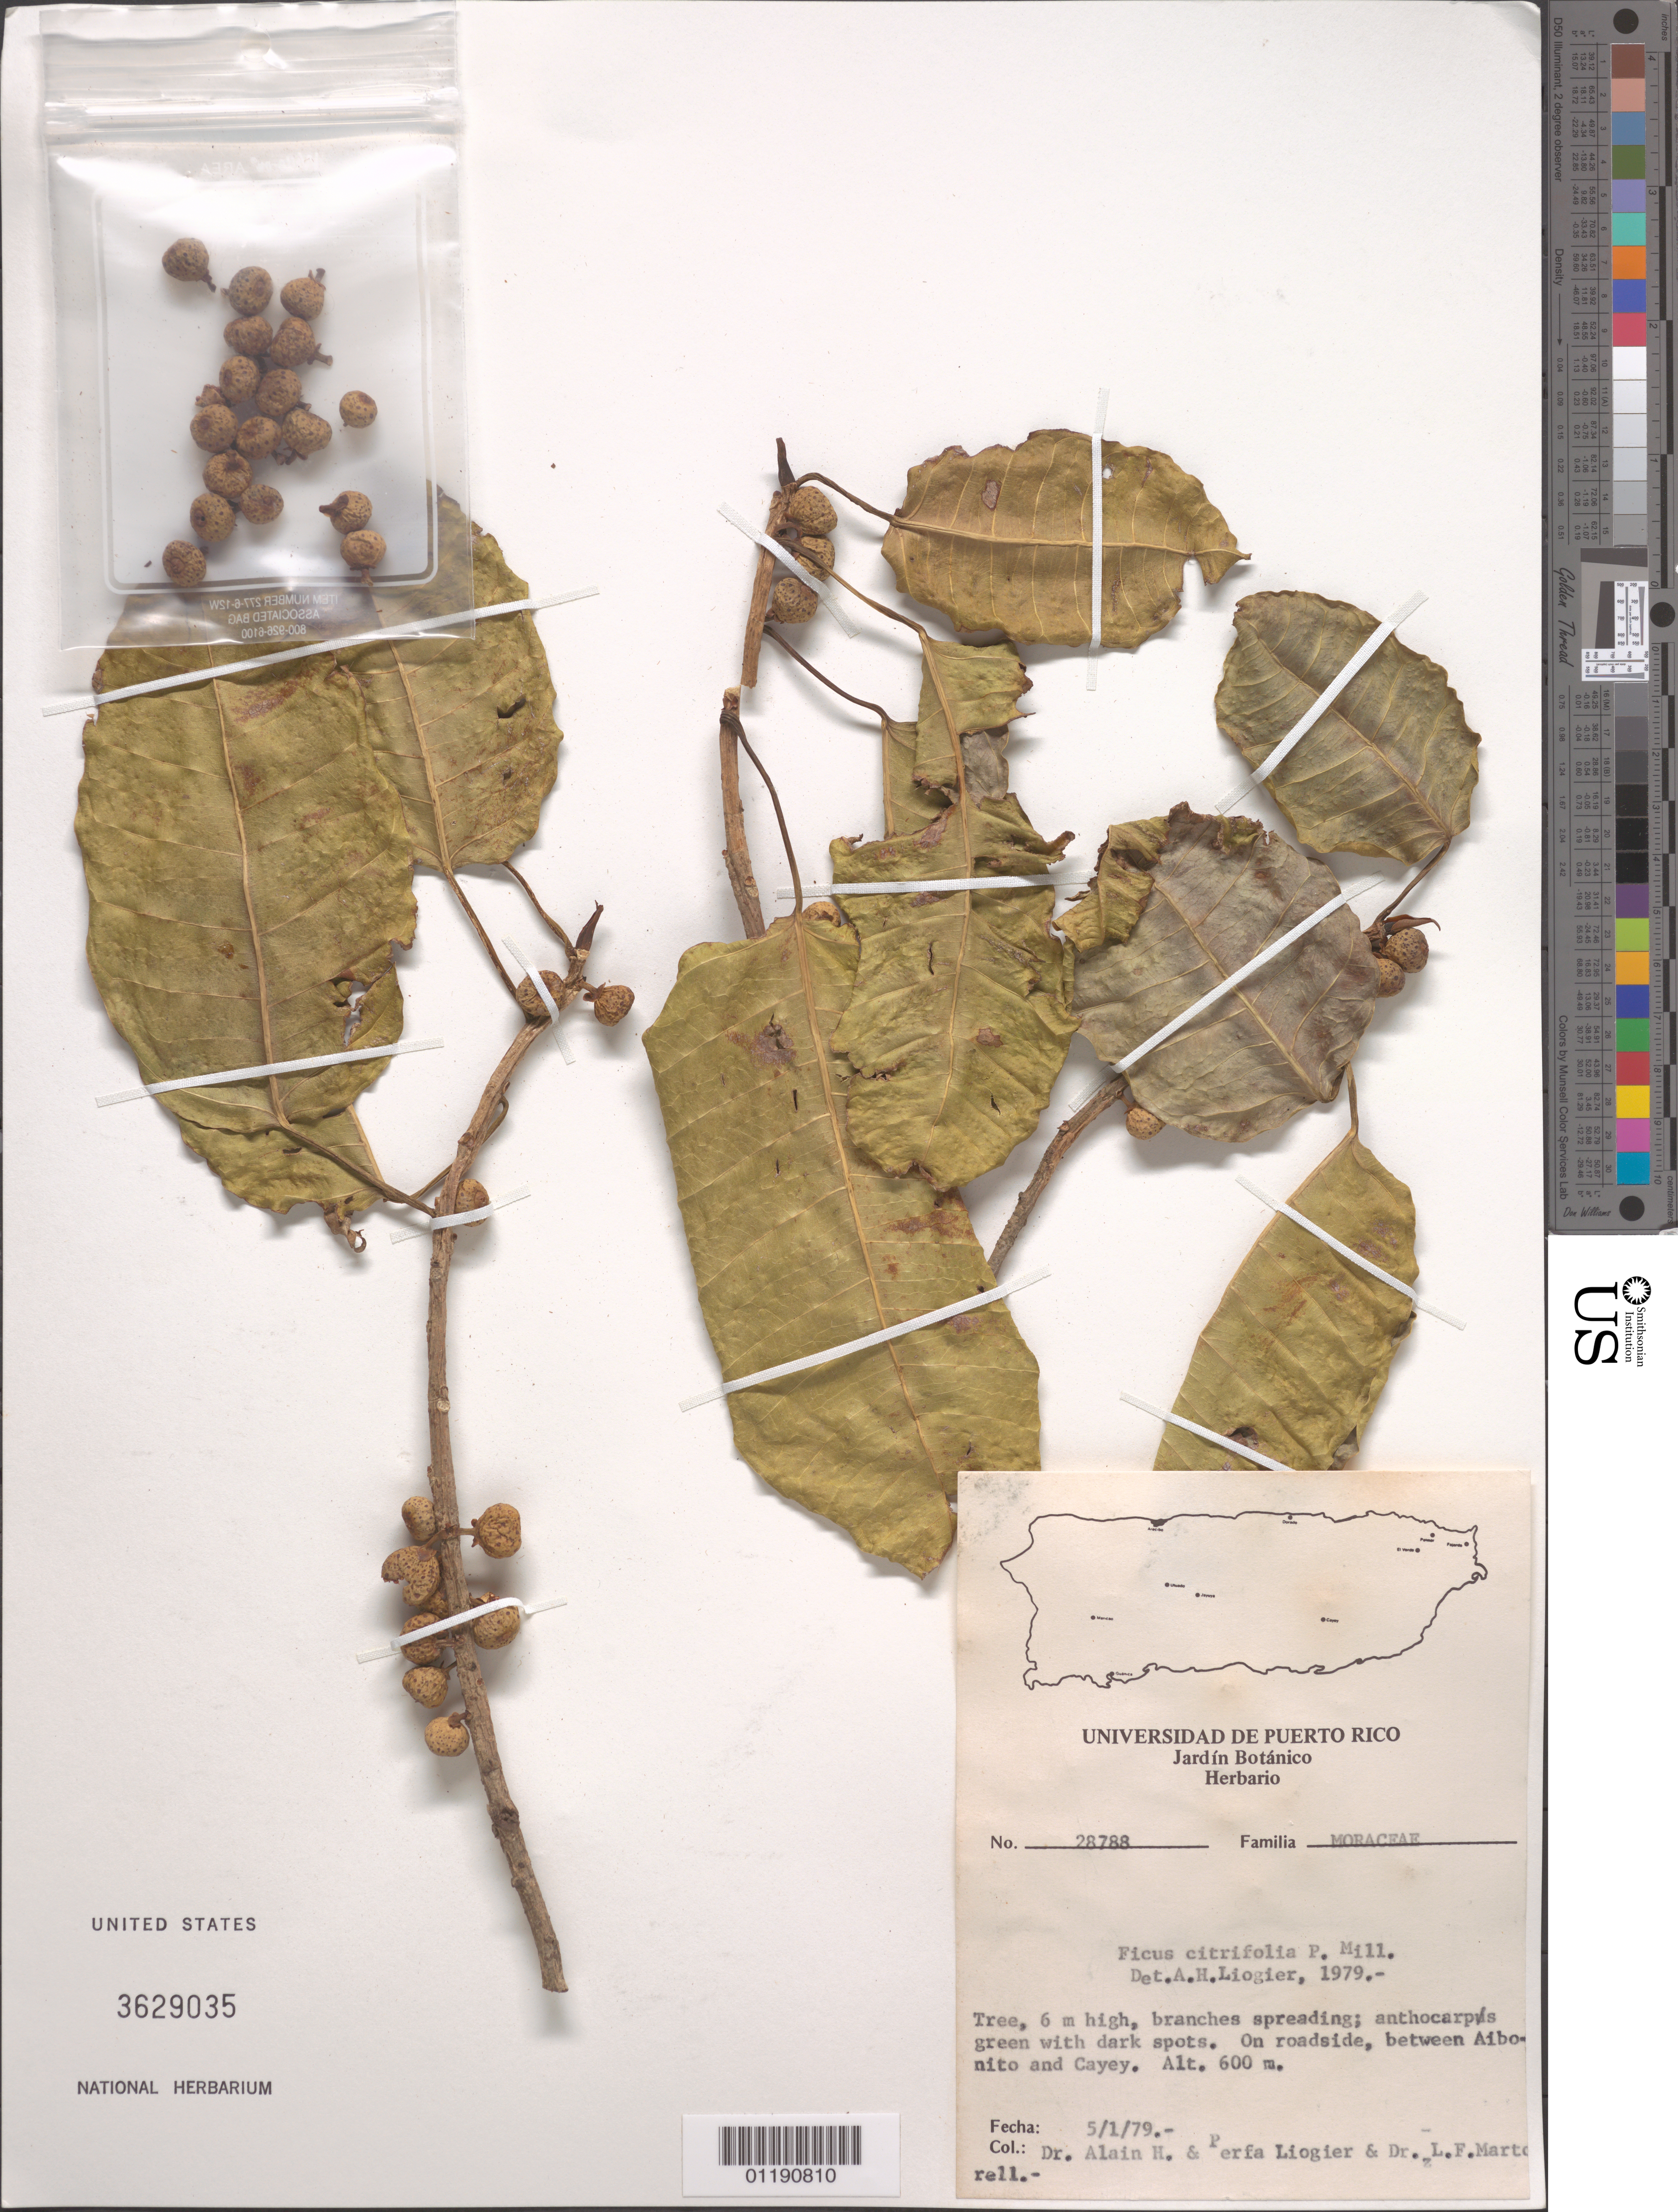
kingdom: Plantae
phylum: Tracheophyta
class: Magnoliopsida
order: Rosales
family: Moraceae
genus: Ficus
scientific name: Ficus citrifolia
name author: Mill.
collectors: A. H. Liogier, M. P. Liogier & L. Martorell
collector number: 28788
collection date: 1979-05-01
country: Puerto Rico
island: Puerto Rico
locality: Between Aibonito and Cayey.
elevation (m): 600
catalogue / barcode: US 3629035